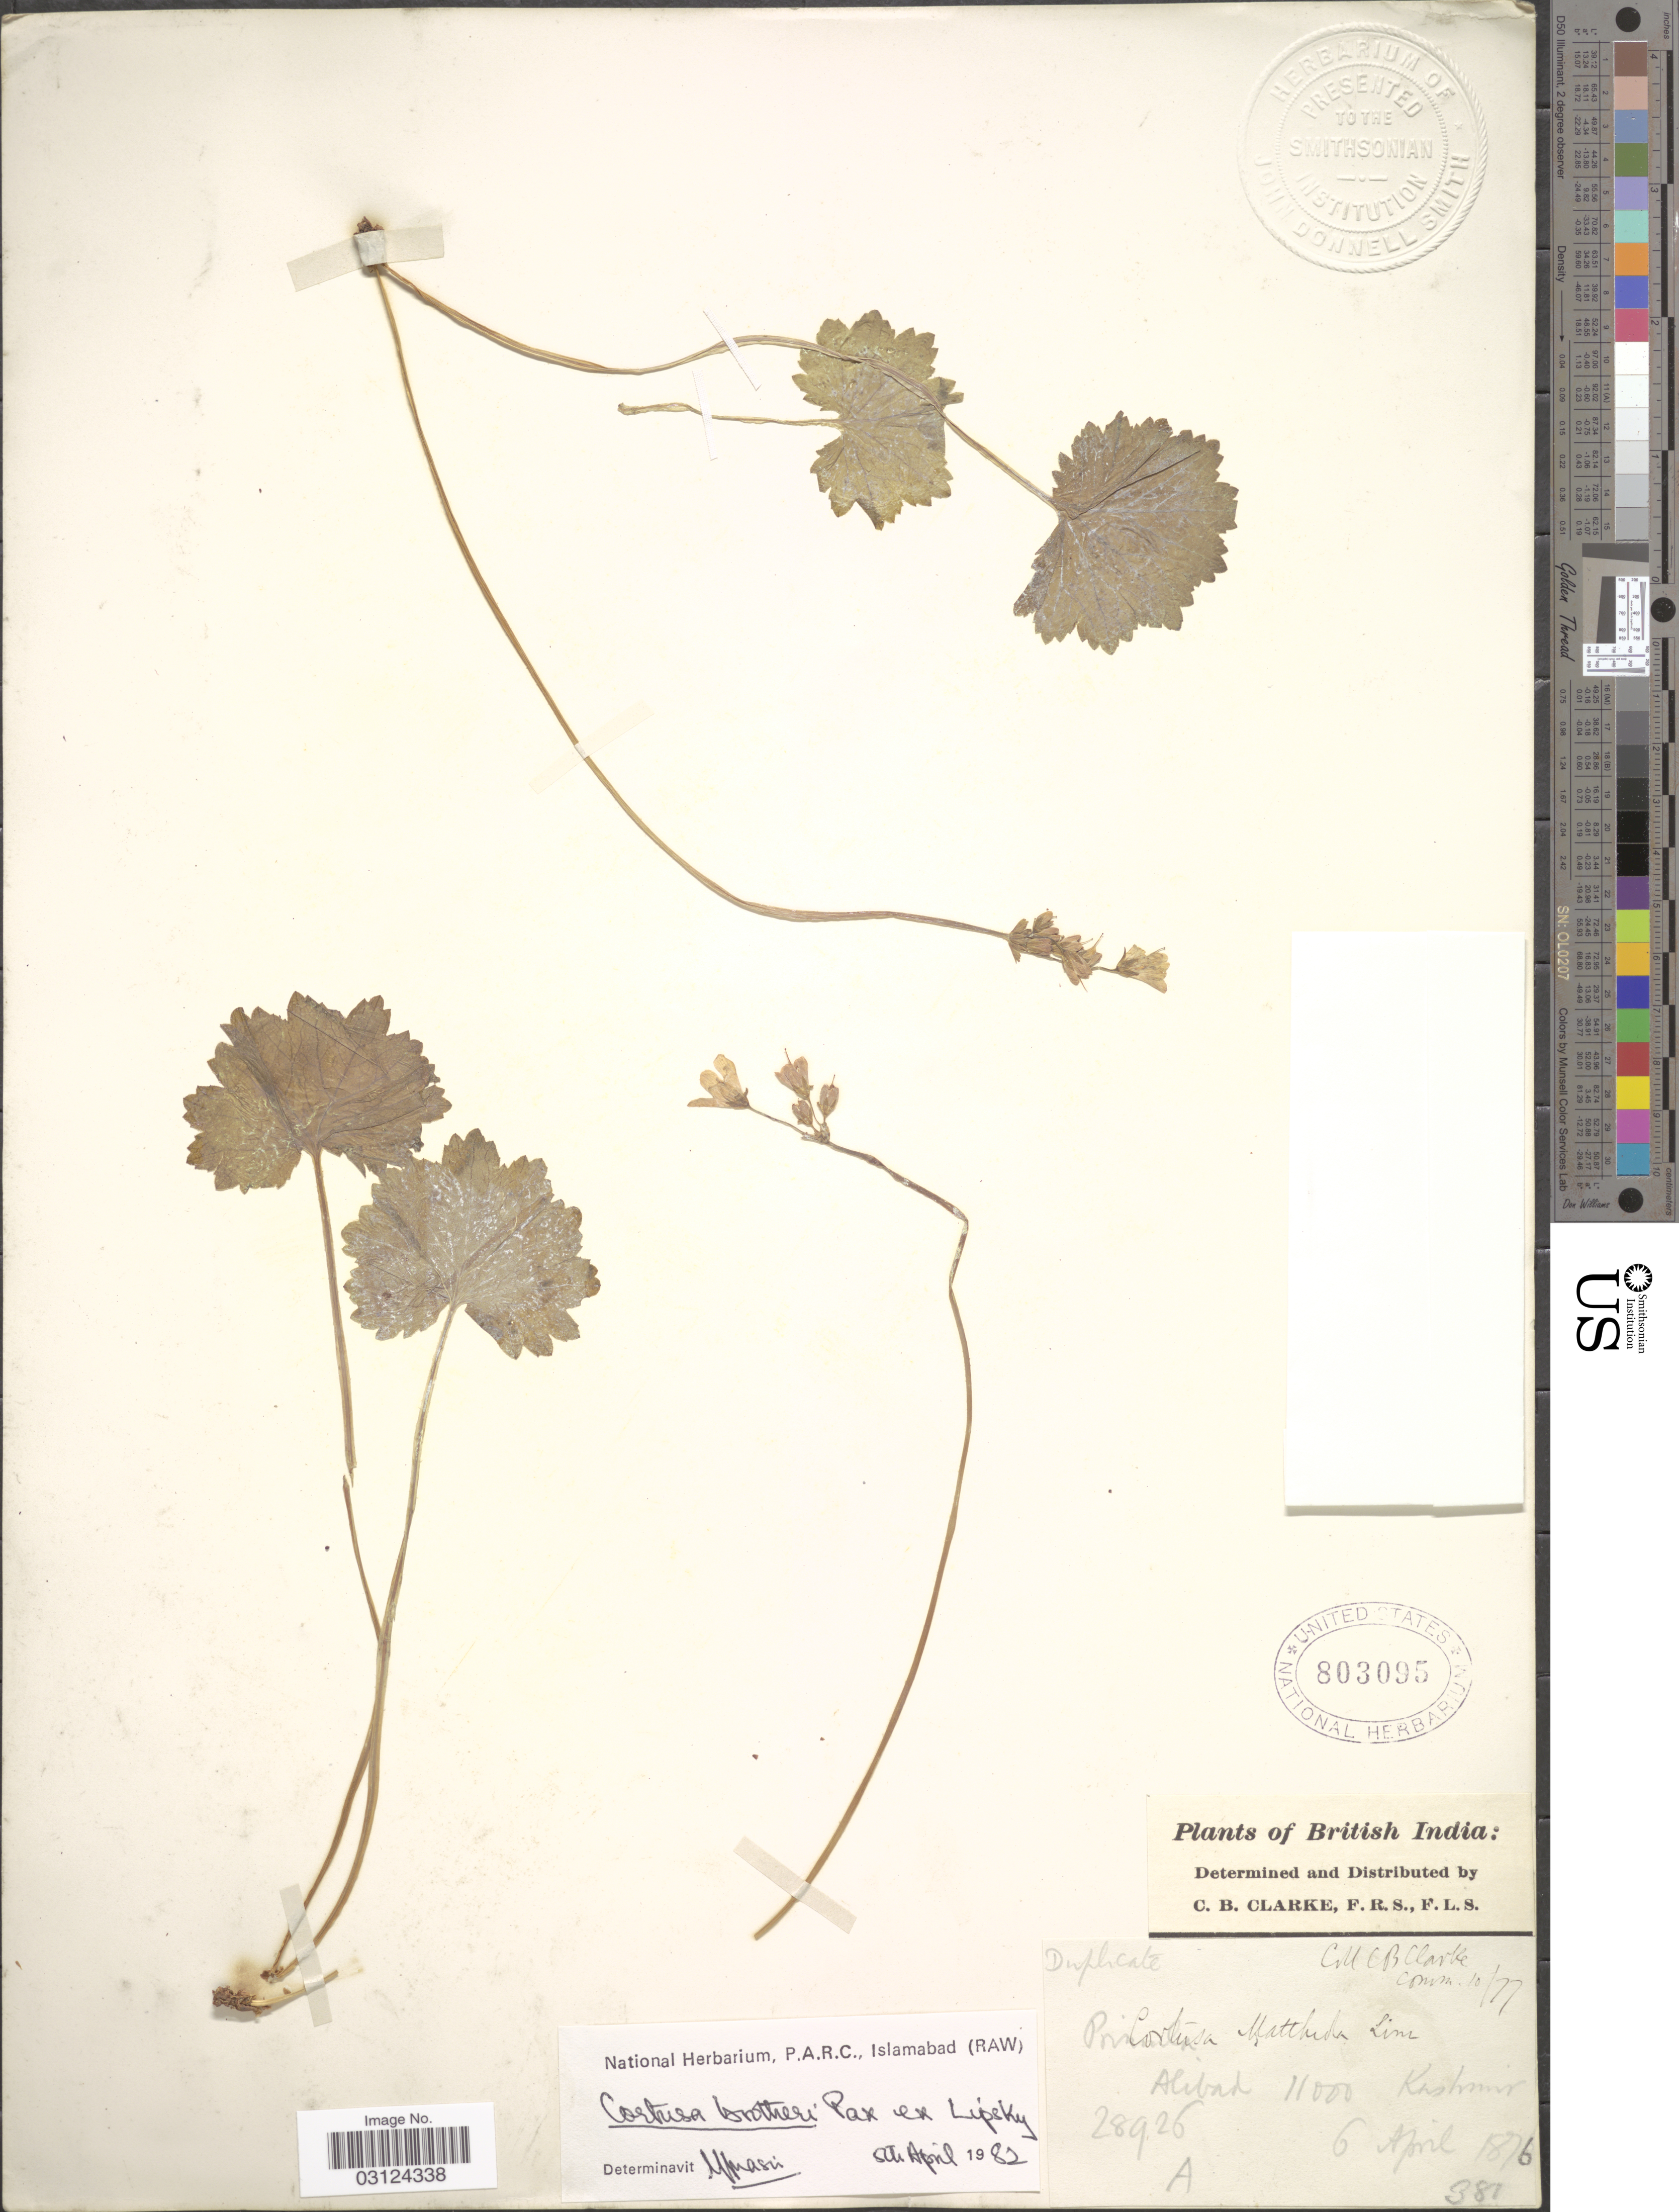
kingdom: Plantae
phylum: Tracheophyta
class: Magnoliopsida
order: Ericales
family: Primulaceae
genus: Cortusa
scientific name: Cortusa brotheri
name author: (Pax ex R. Knuth) Losinsk.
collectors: C. B. Clarke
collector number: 28926A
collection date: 1876-04-06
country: India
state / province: Jammu and Kashmir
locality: British India, Alibad, Kashmir.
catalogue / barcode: US 803095